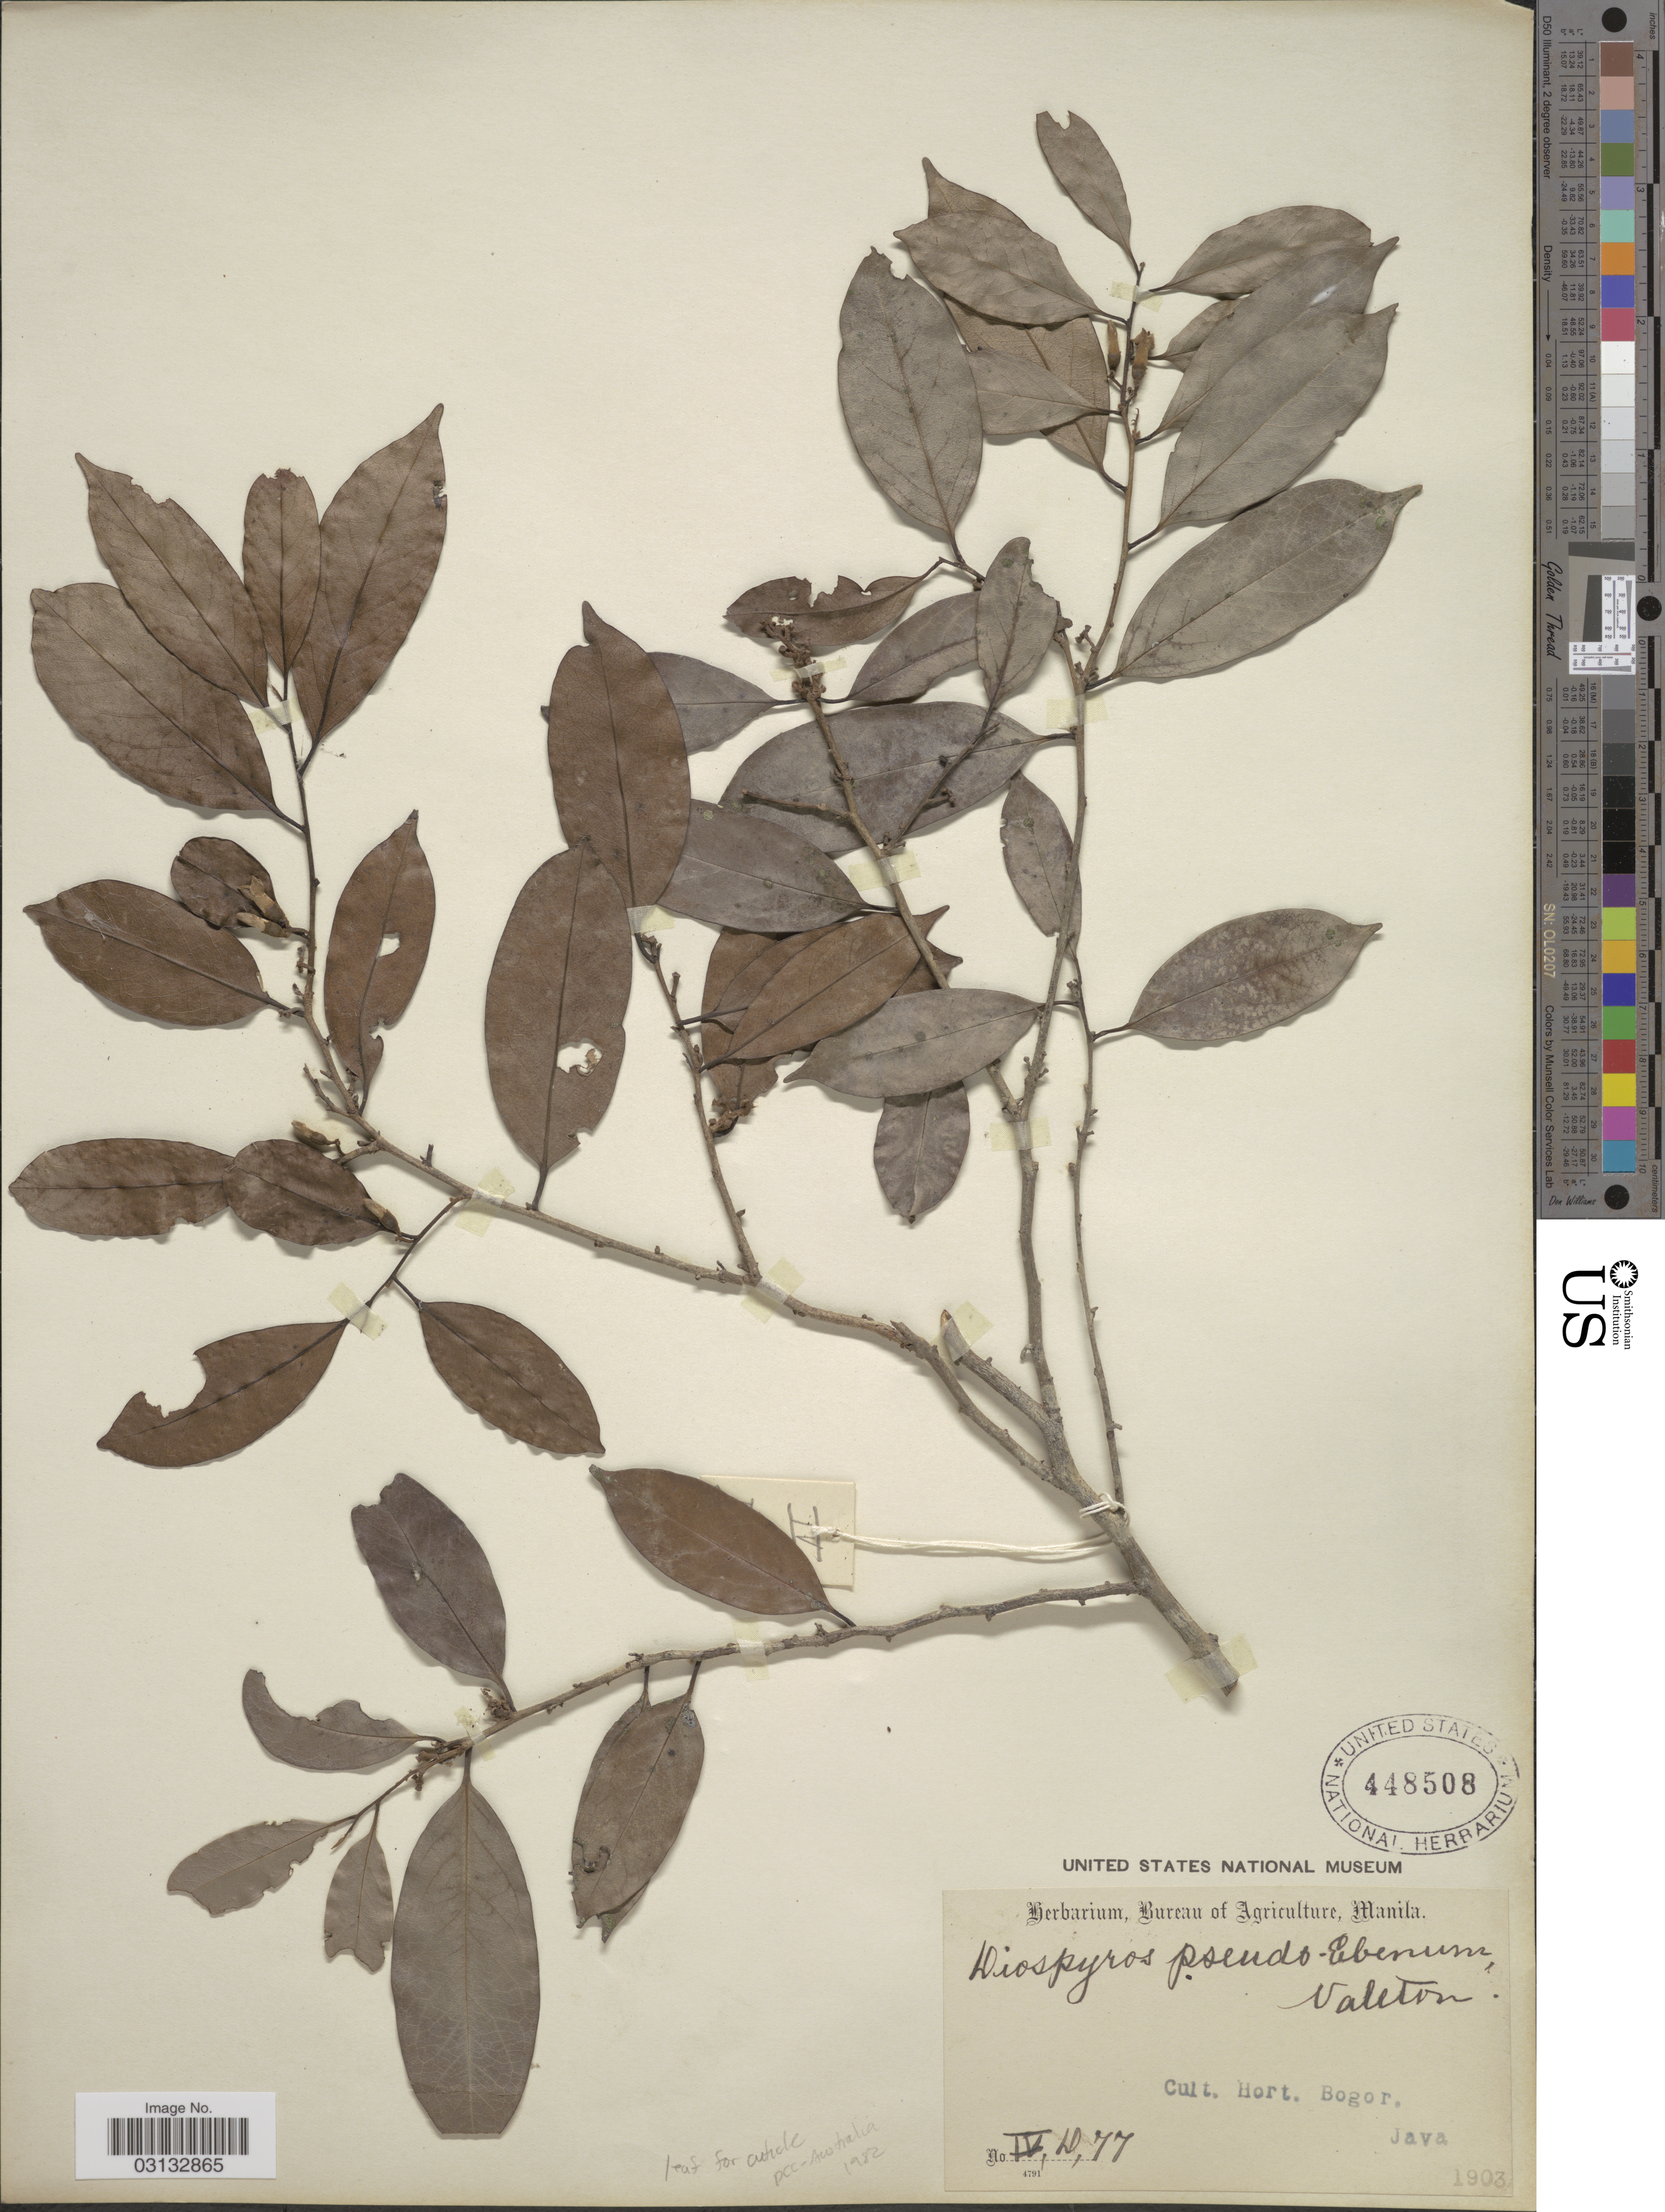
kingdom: Plantae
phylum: Tracheophyta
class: Magnoliopsida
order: Ericales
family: Ebenaceae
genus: Diospyros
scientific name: Diospyros pseudebenum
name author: (E. Mey. ex A. DC.) Parm.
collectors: Ex herb. Bureau of Agriculture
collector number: IV,D,77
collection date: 1903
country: Indonesia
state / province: Java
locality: Cult. Hort. Bogor.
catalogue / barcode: US 448508